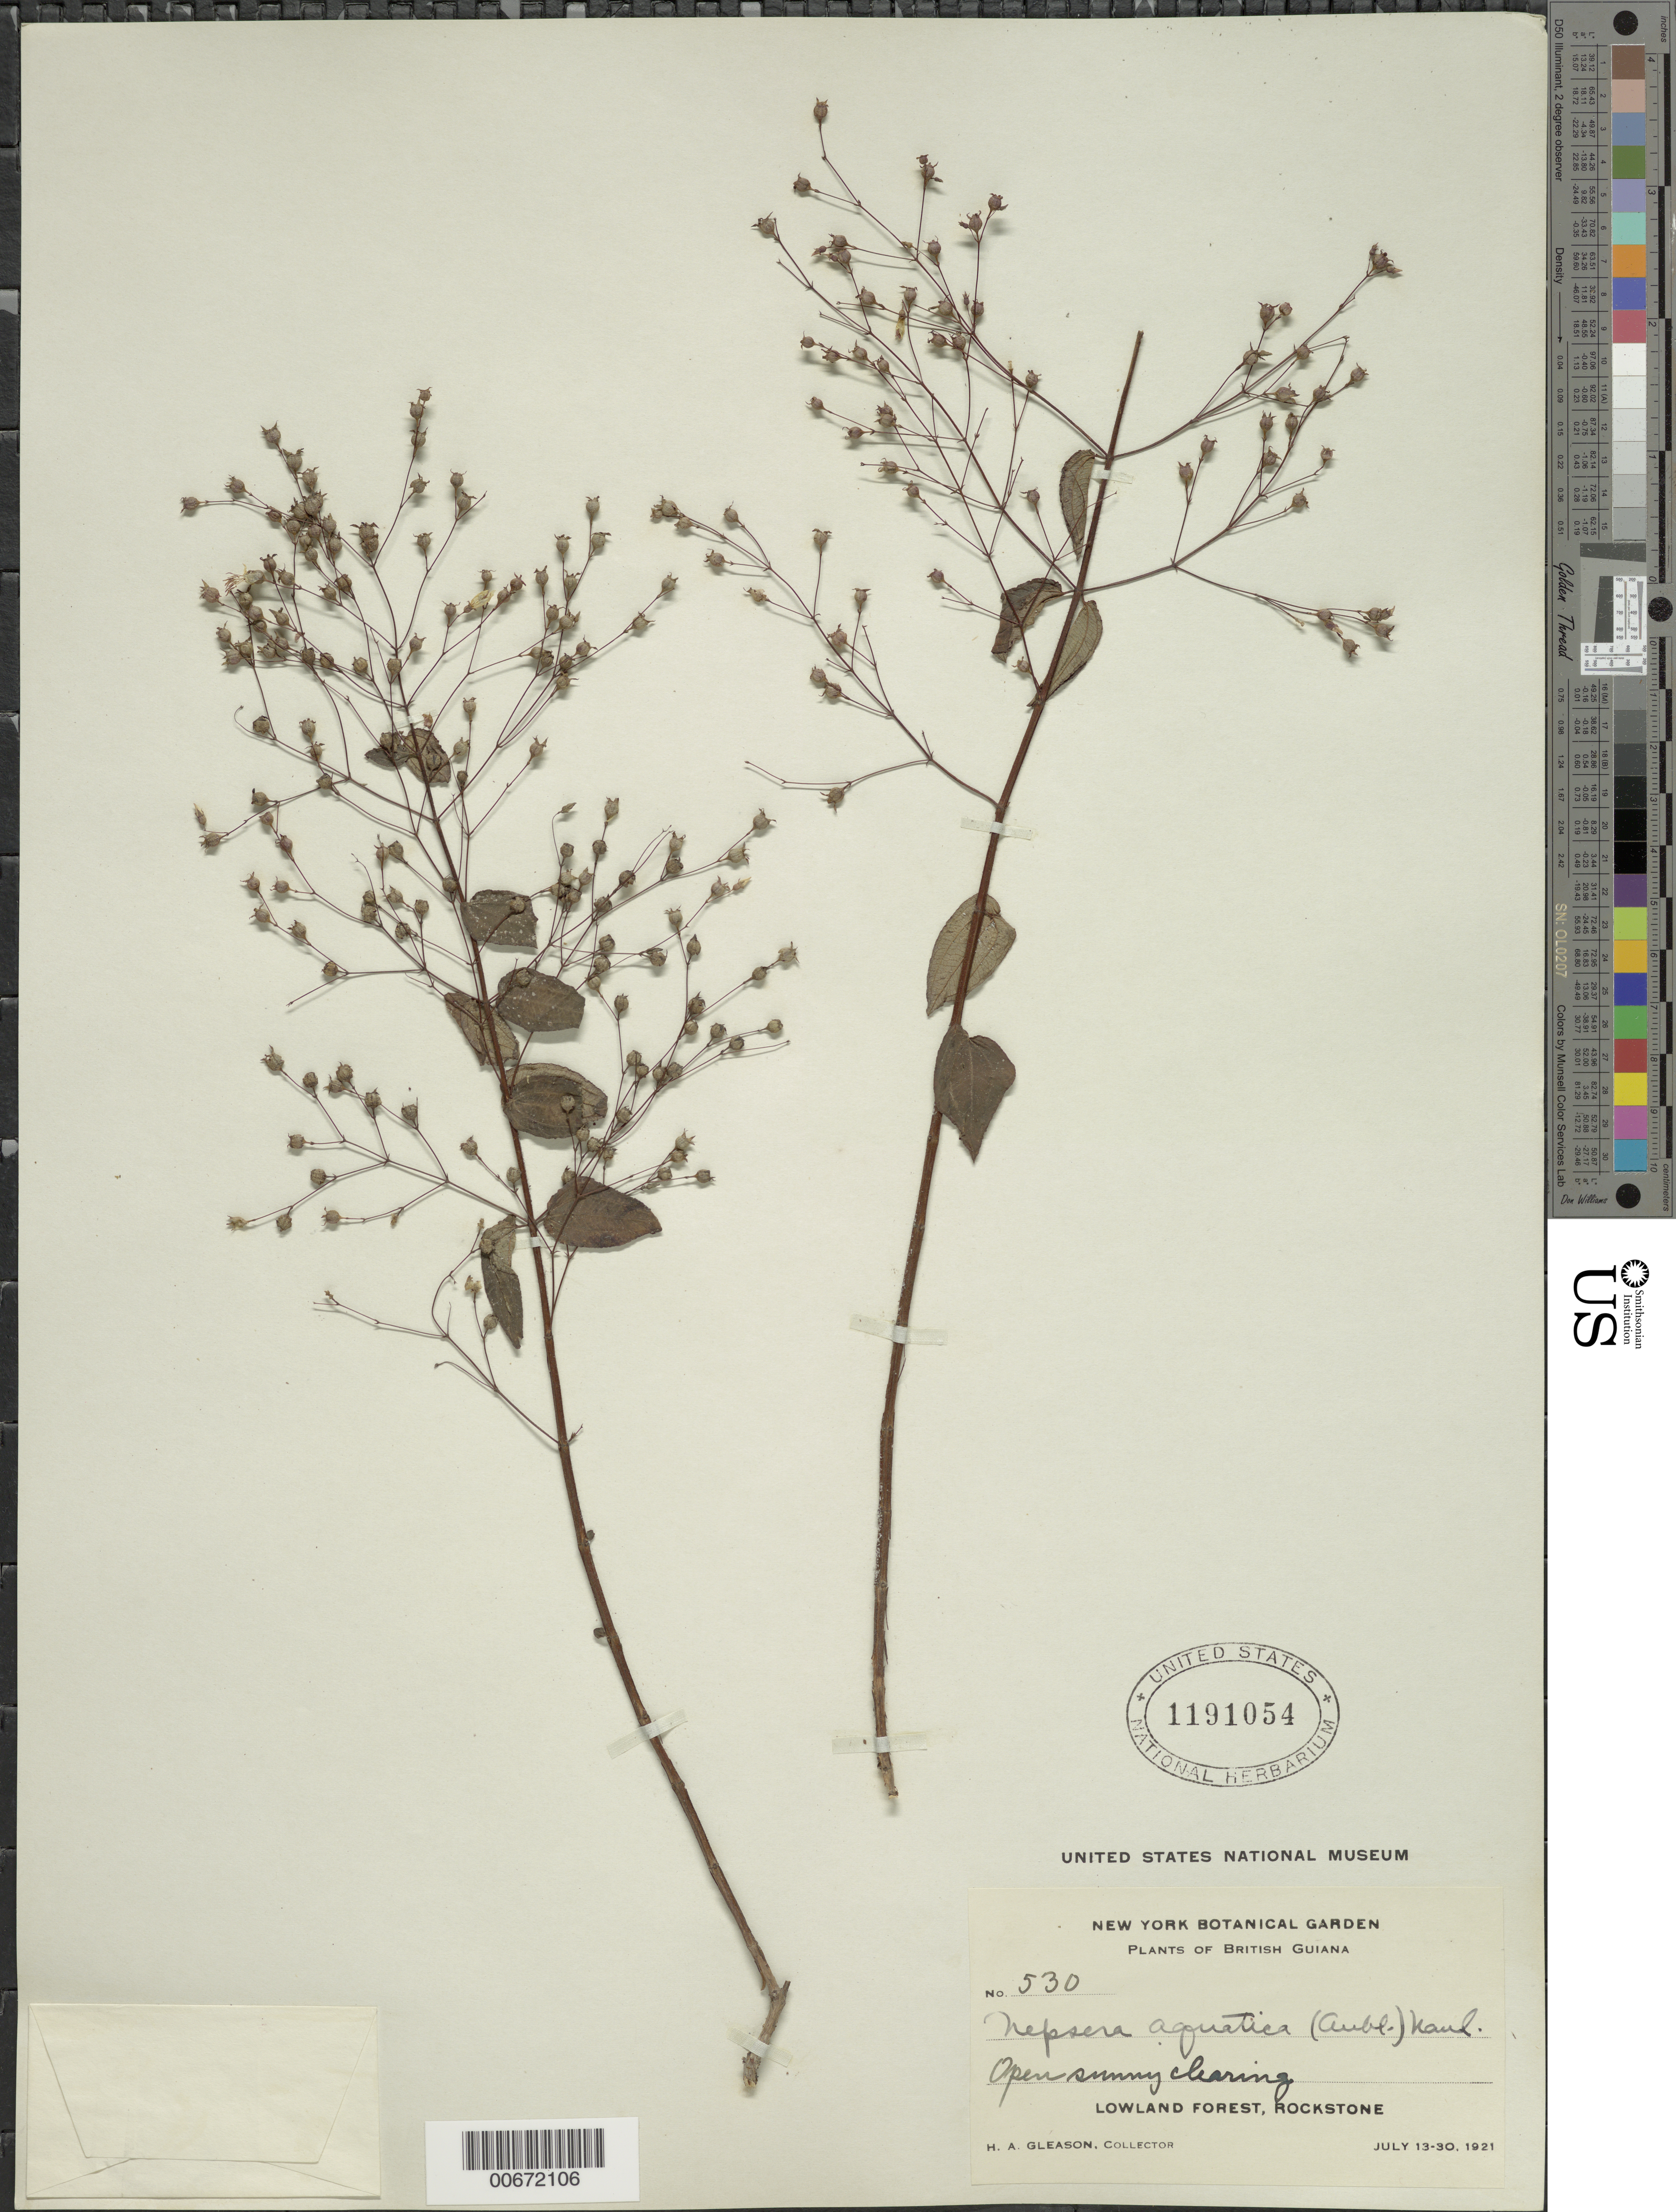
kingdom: Plantae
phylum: Tracheophyta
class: Magnoliopsida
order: Myrtales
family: Melastomataceae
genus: Nepsera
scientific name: Nepsera aquatica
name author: (Aubl.) Naudin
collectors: H. A. Gleason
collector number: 530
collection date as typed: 13-Jul-21 to 30-Jul-21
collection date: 1921-07-13/1921-07-30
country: Guyana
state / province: U. Demerara-Berbice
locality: Rockstone, in and about the village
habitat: Open sunny clearing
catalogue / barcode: US 1191054